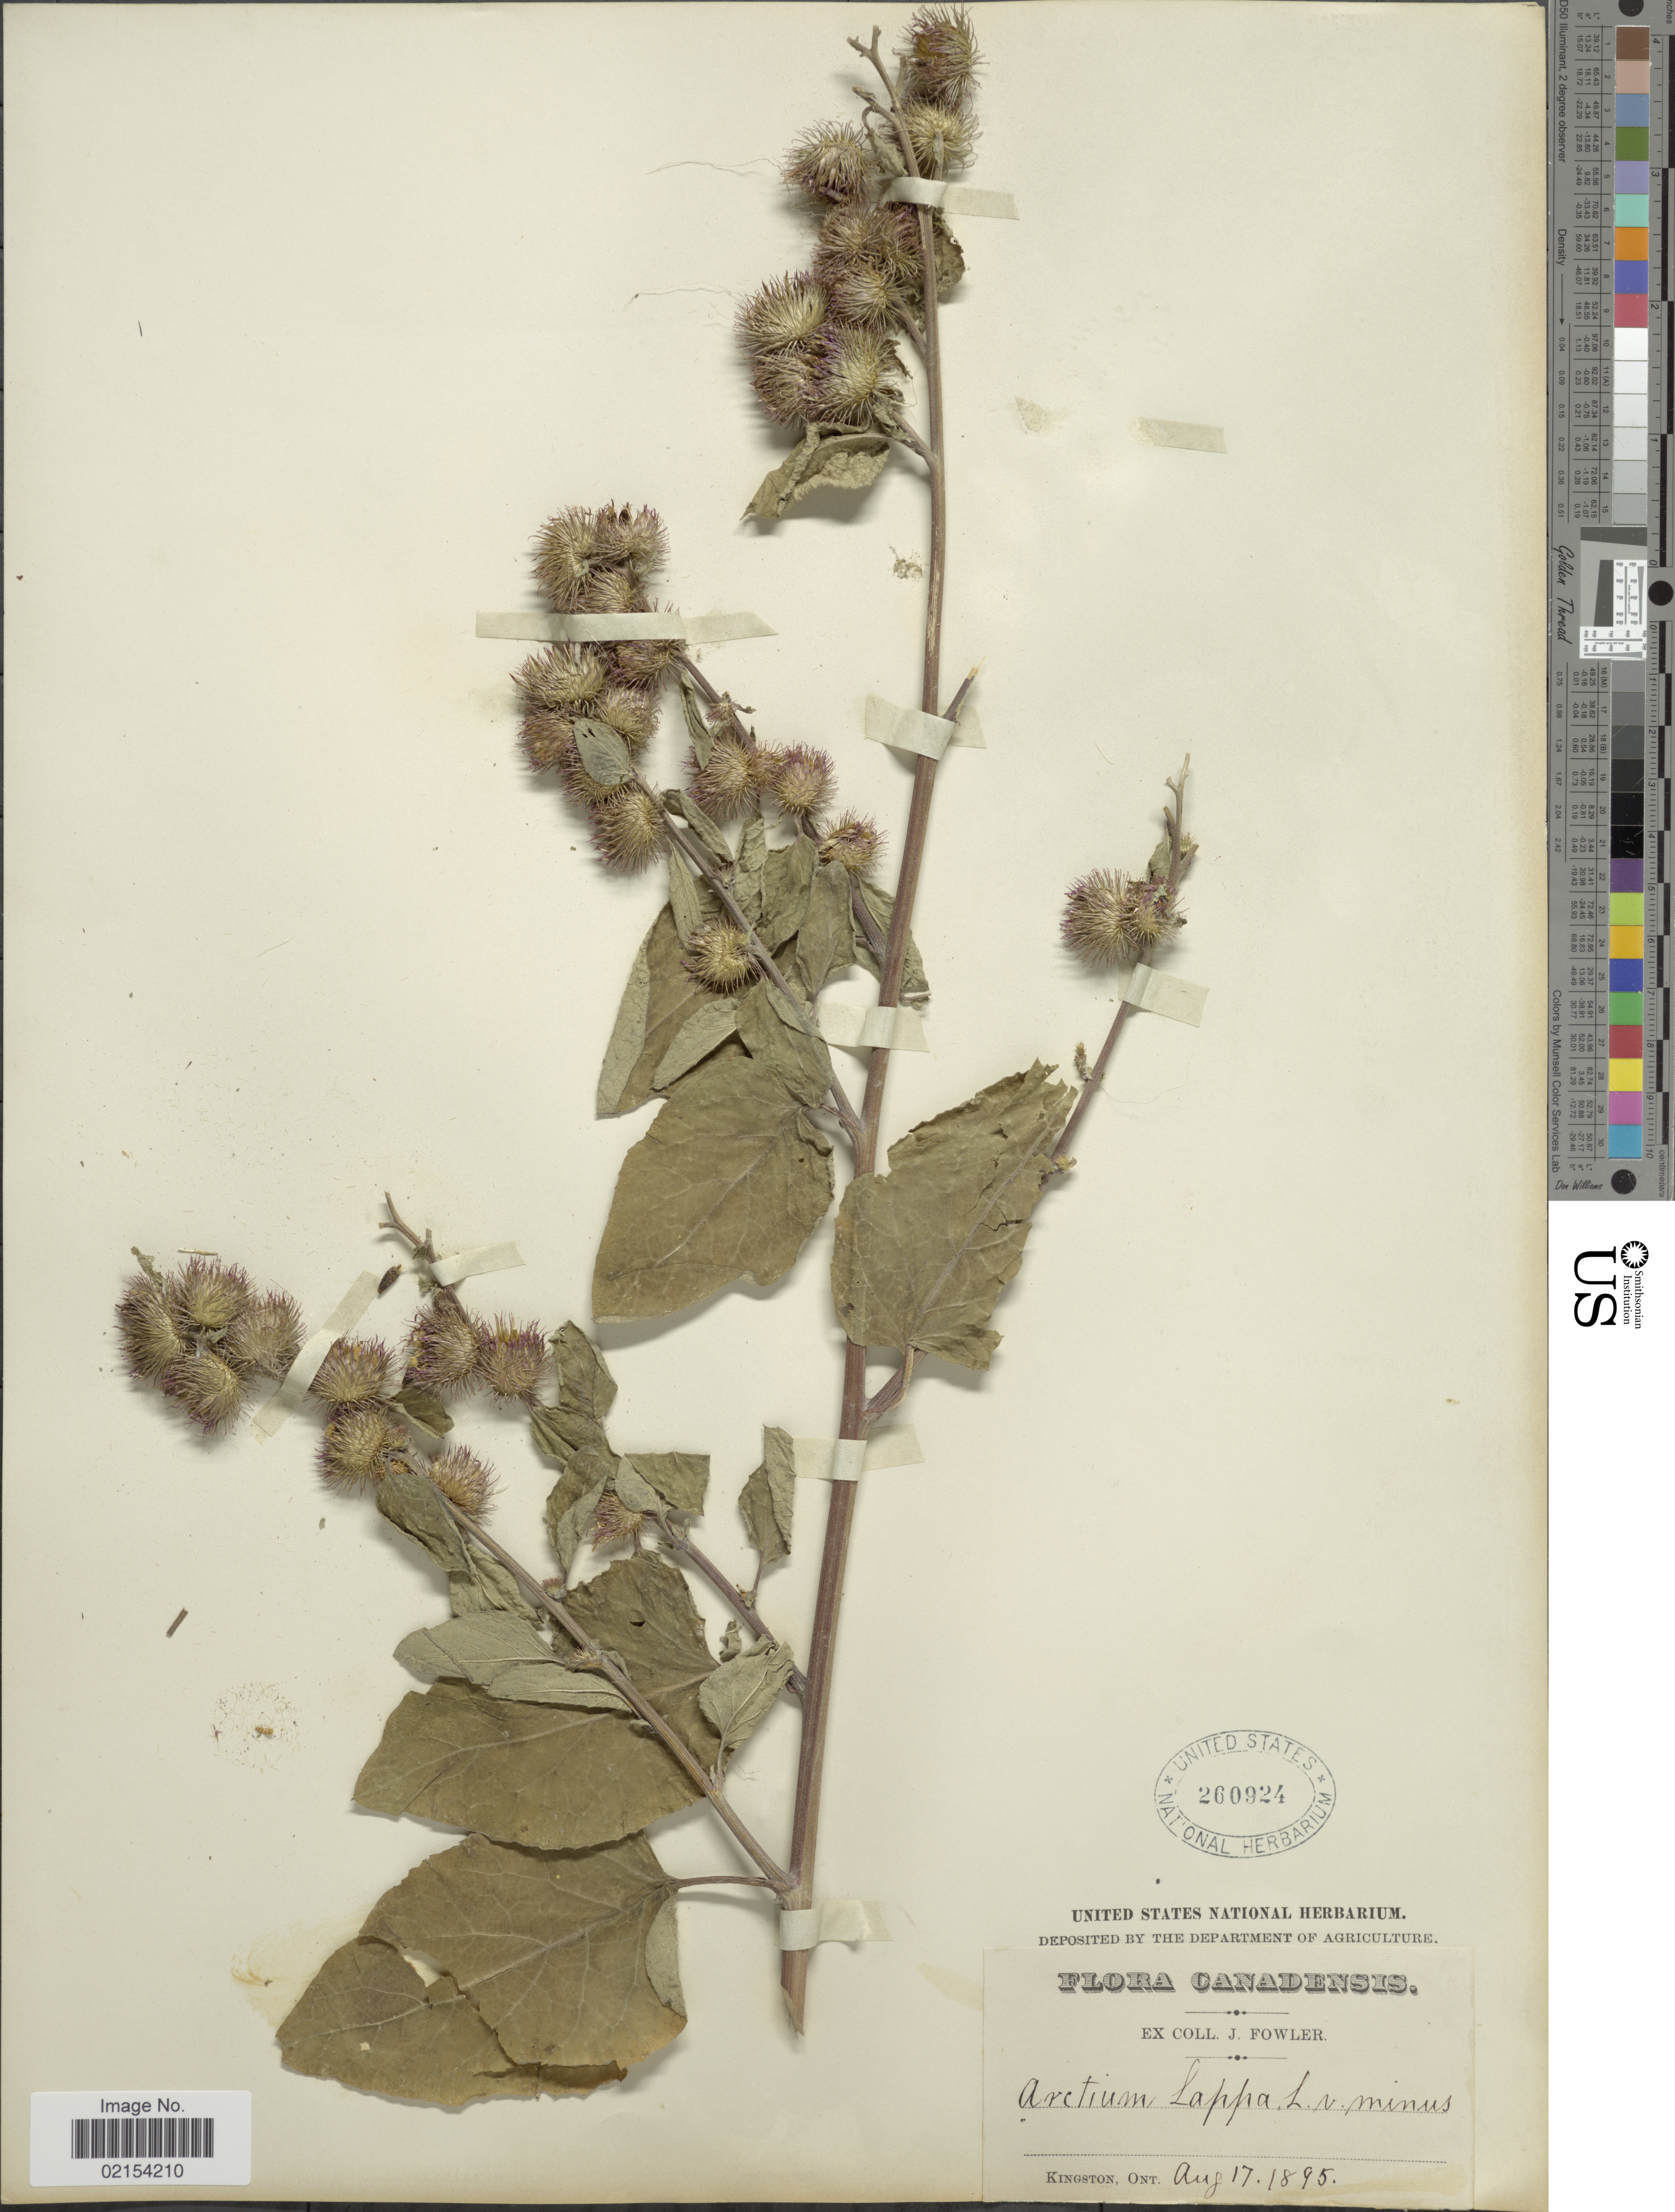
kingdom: Plantae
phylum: Tracheophyta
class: Magnoliopsida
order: Asterales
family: Asteraceae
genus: Arctium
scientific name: Arctium minus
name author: (Hill) Bernh.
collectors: J. P. Fowler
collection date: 1895-08-17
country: Canada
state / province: Ontario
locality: Kingston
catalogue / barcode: US 260924